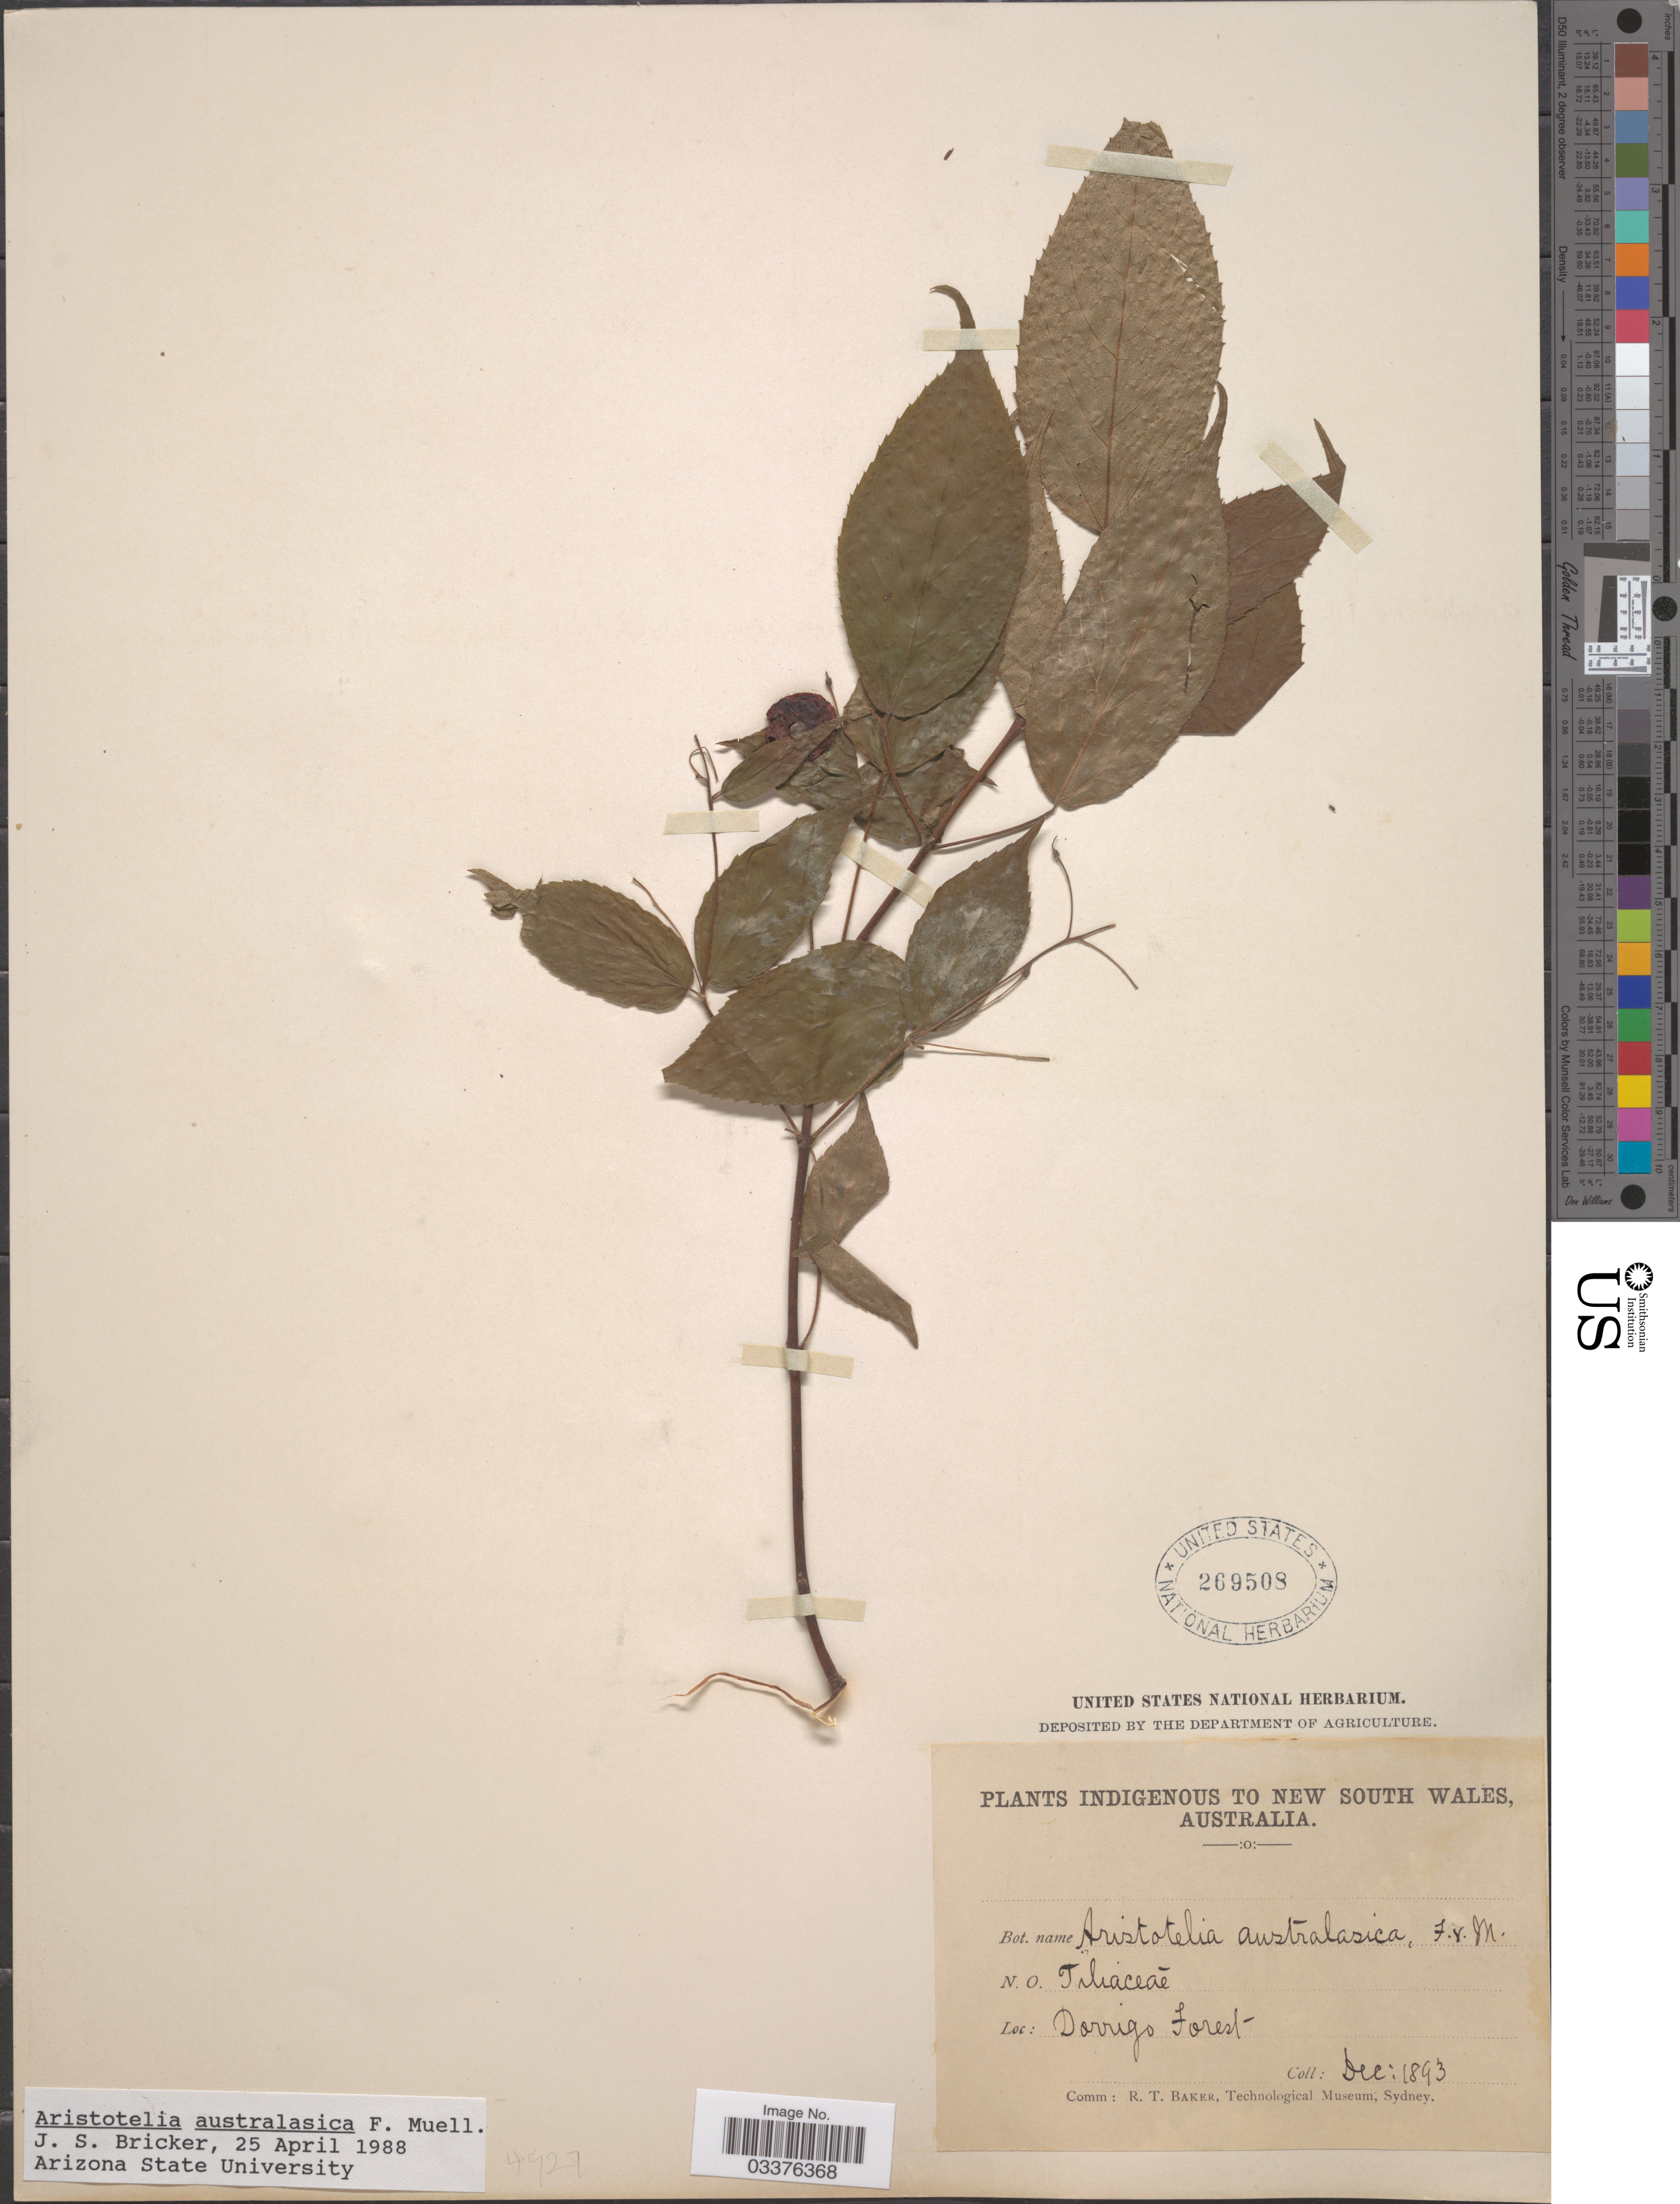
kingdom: Plantae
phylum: Tracheophyta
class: Magnoliopsida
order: Oxalidales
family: Elaeocarpaceae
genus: Aristotelia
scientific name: Aristotelia australasica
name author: F. Muell.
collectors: ex herb. United States National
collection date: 1893-12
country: Australia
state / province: New South Wales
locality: Dorrigo Forest.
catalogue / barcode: US 269508